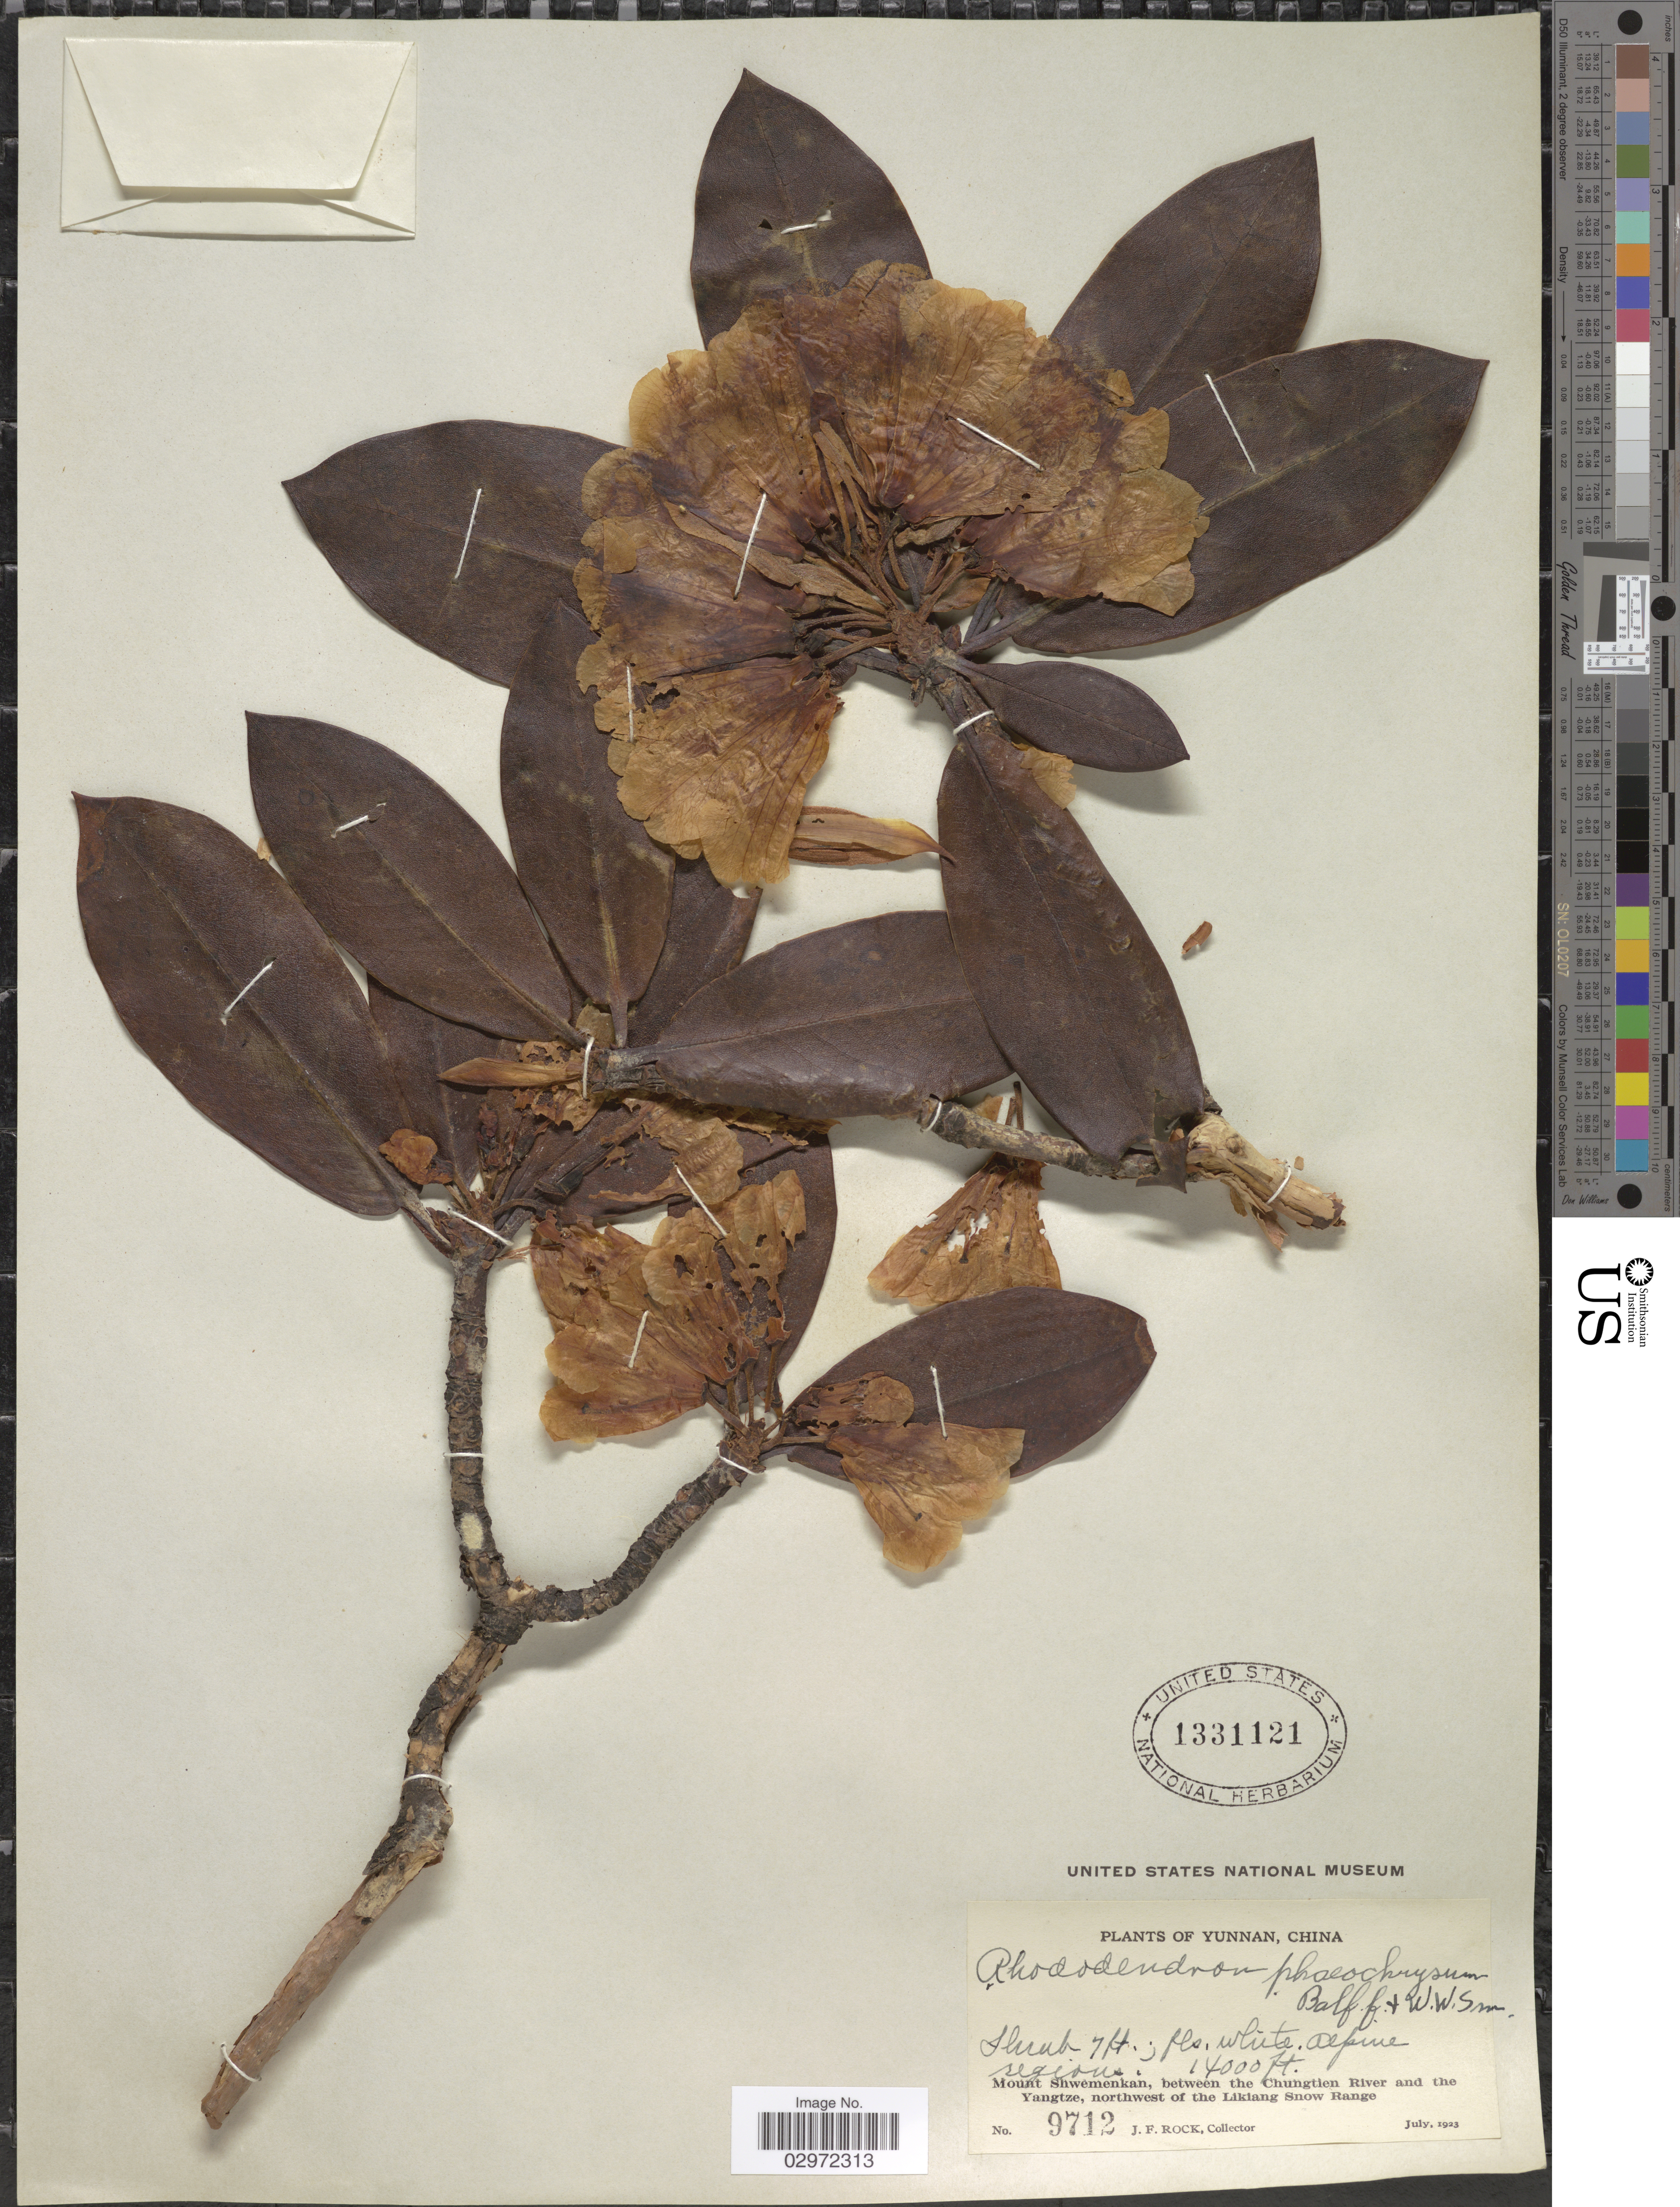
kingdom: Plantae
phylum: Tracheophyta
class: Magnoliopsida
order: Ericales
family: Ericaceae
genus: Rhododendron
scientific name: Rhododendron phaeochrysum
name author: Balf. f. & W.W. Sm.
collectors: J. Rock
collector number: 9712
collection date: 1923-07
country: China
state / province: Yunnan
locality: Mount Shwemenkan, between the Chungtien River and the Yangtze, northwest of the Likiang Snow Range.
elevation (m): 4267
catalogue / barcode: US 1331121